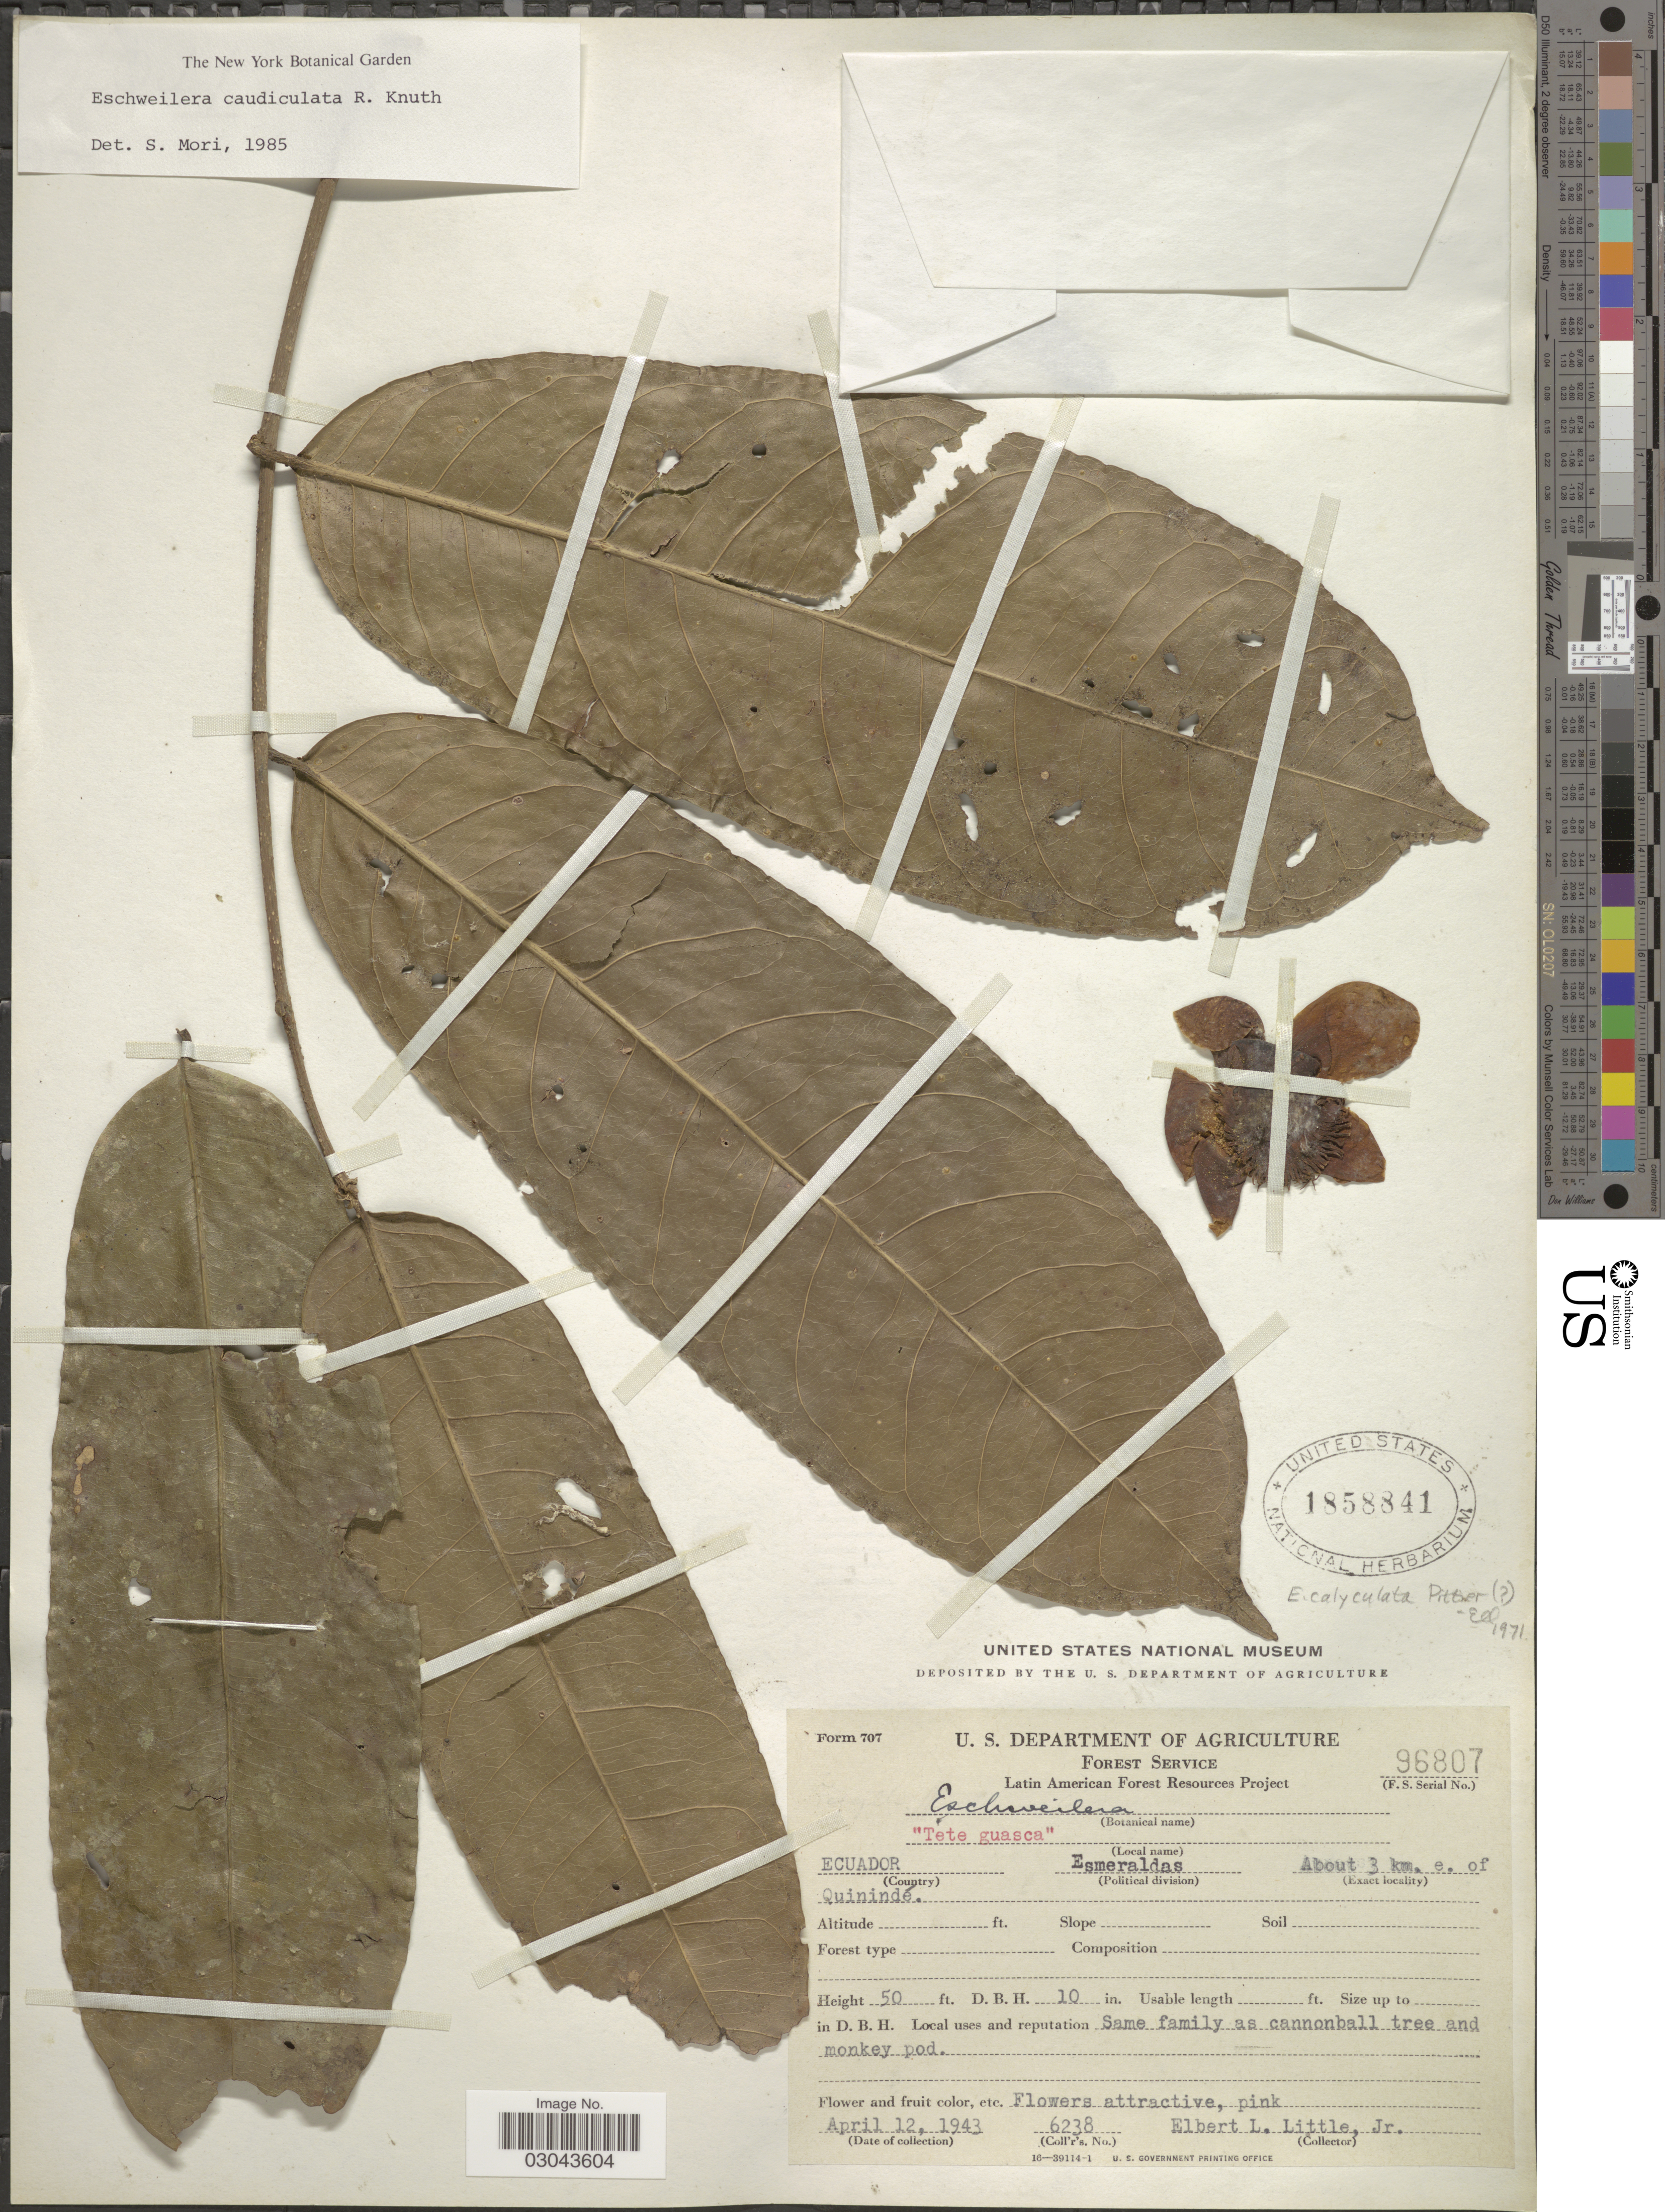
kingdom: Plantae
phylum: Tracheophyta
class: Magnoliopsida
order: Ericales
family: Lecythidaceae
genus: Eschweilera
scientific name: Eschweilera caudiculata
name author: R. Knuth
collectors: E. L. Little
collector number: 6238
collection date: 1943-04-12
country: Ecuador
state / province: Esmeraldas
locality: About 3 km. e. of Quinindé.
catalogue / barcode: US 1858841